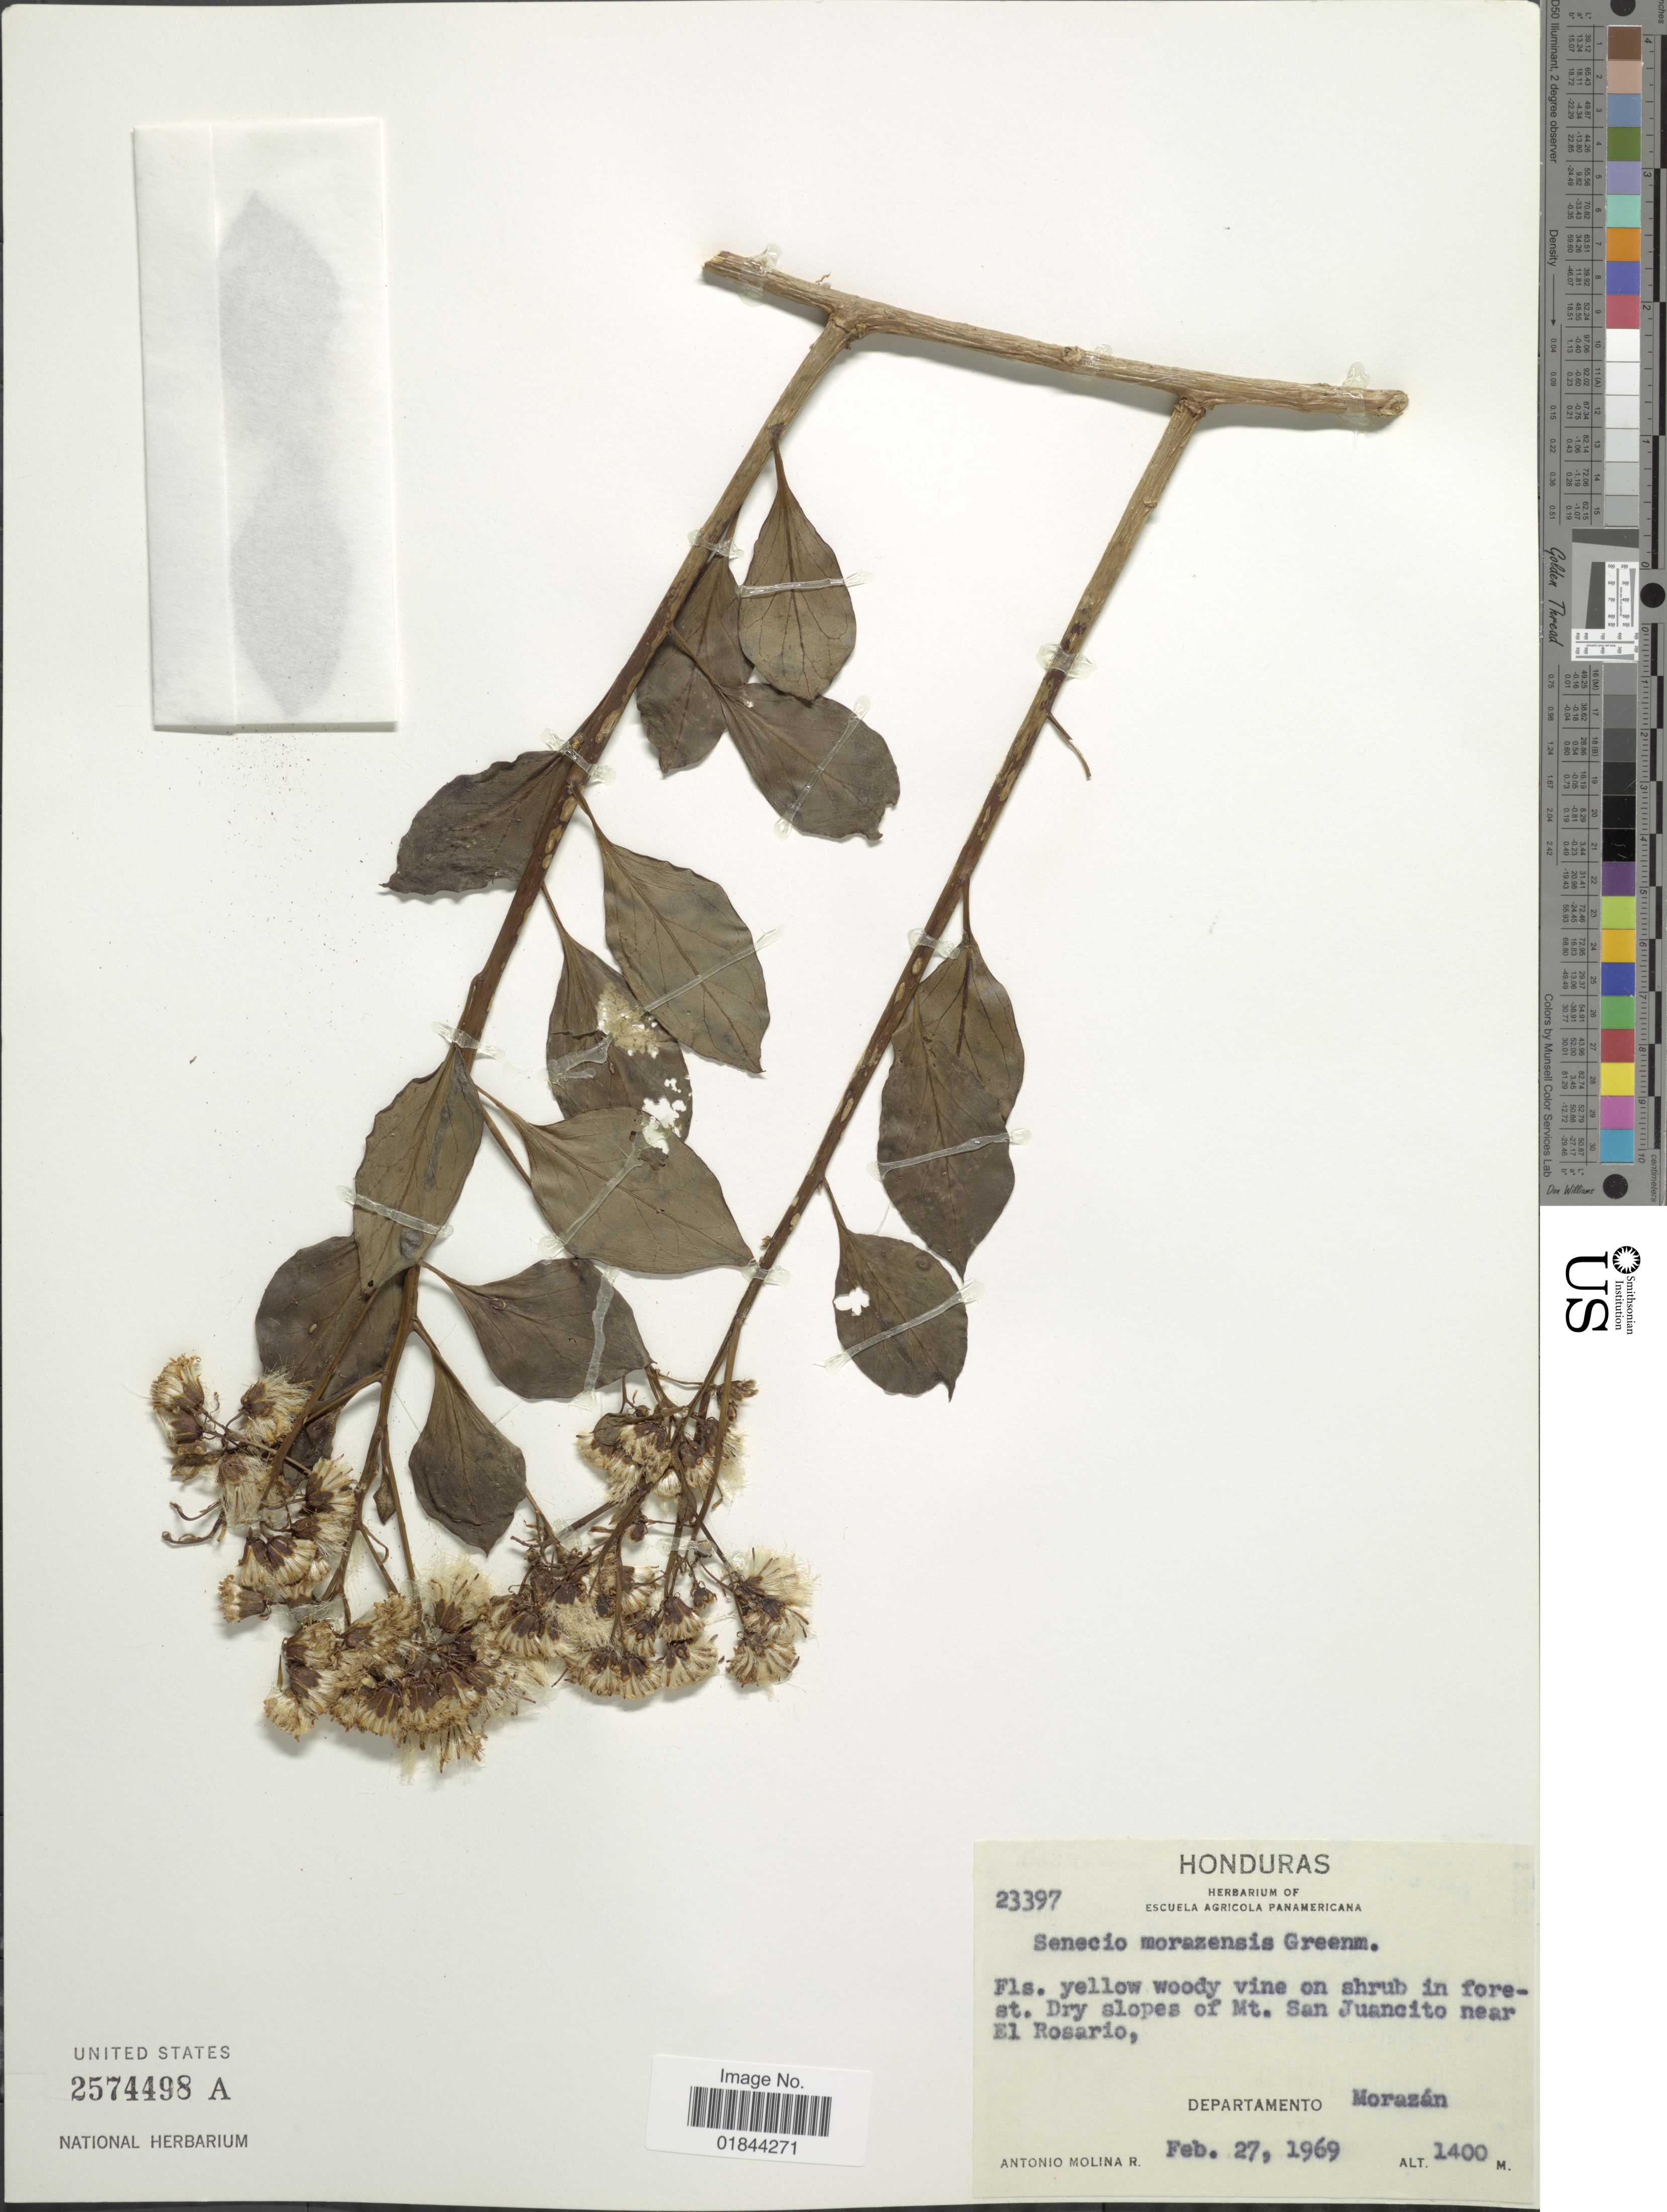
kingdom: Plantae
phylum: Tracheophyta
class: Magnoliopsida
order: Asterales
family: Asteraceae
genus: Pentacalia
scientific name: Pentacalia morazensis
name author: (Greenm.) H. Rob. & Cuatrec.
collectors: A. Molina R.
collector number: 23397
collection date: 1969-02-27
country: Honduras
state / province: Fco. Morazán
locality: Dry slopes of Mt. San Juancito near El Rosario, Departamento Morazan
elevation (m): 1400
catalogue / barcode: US 2574498A